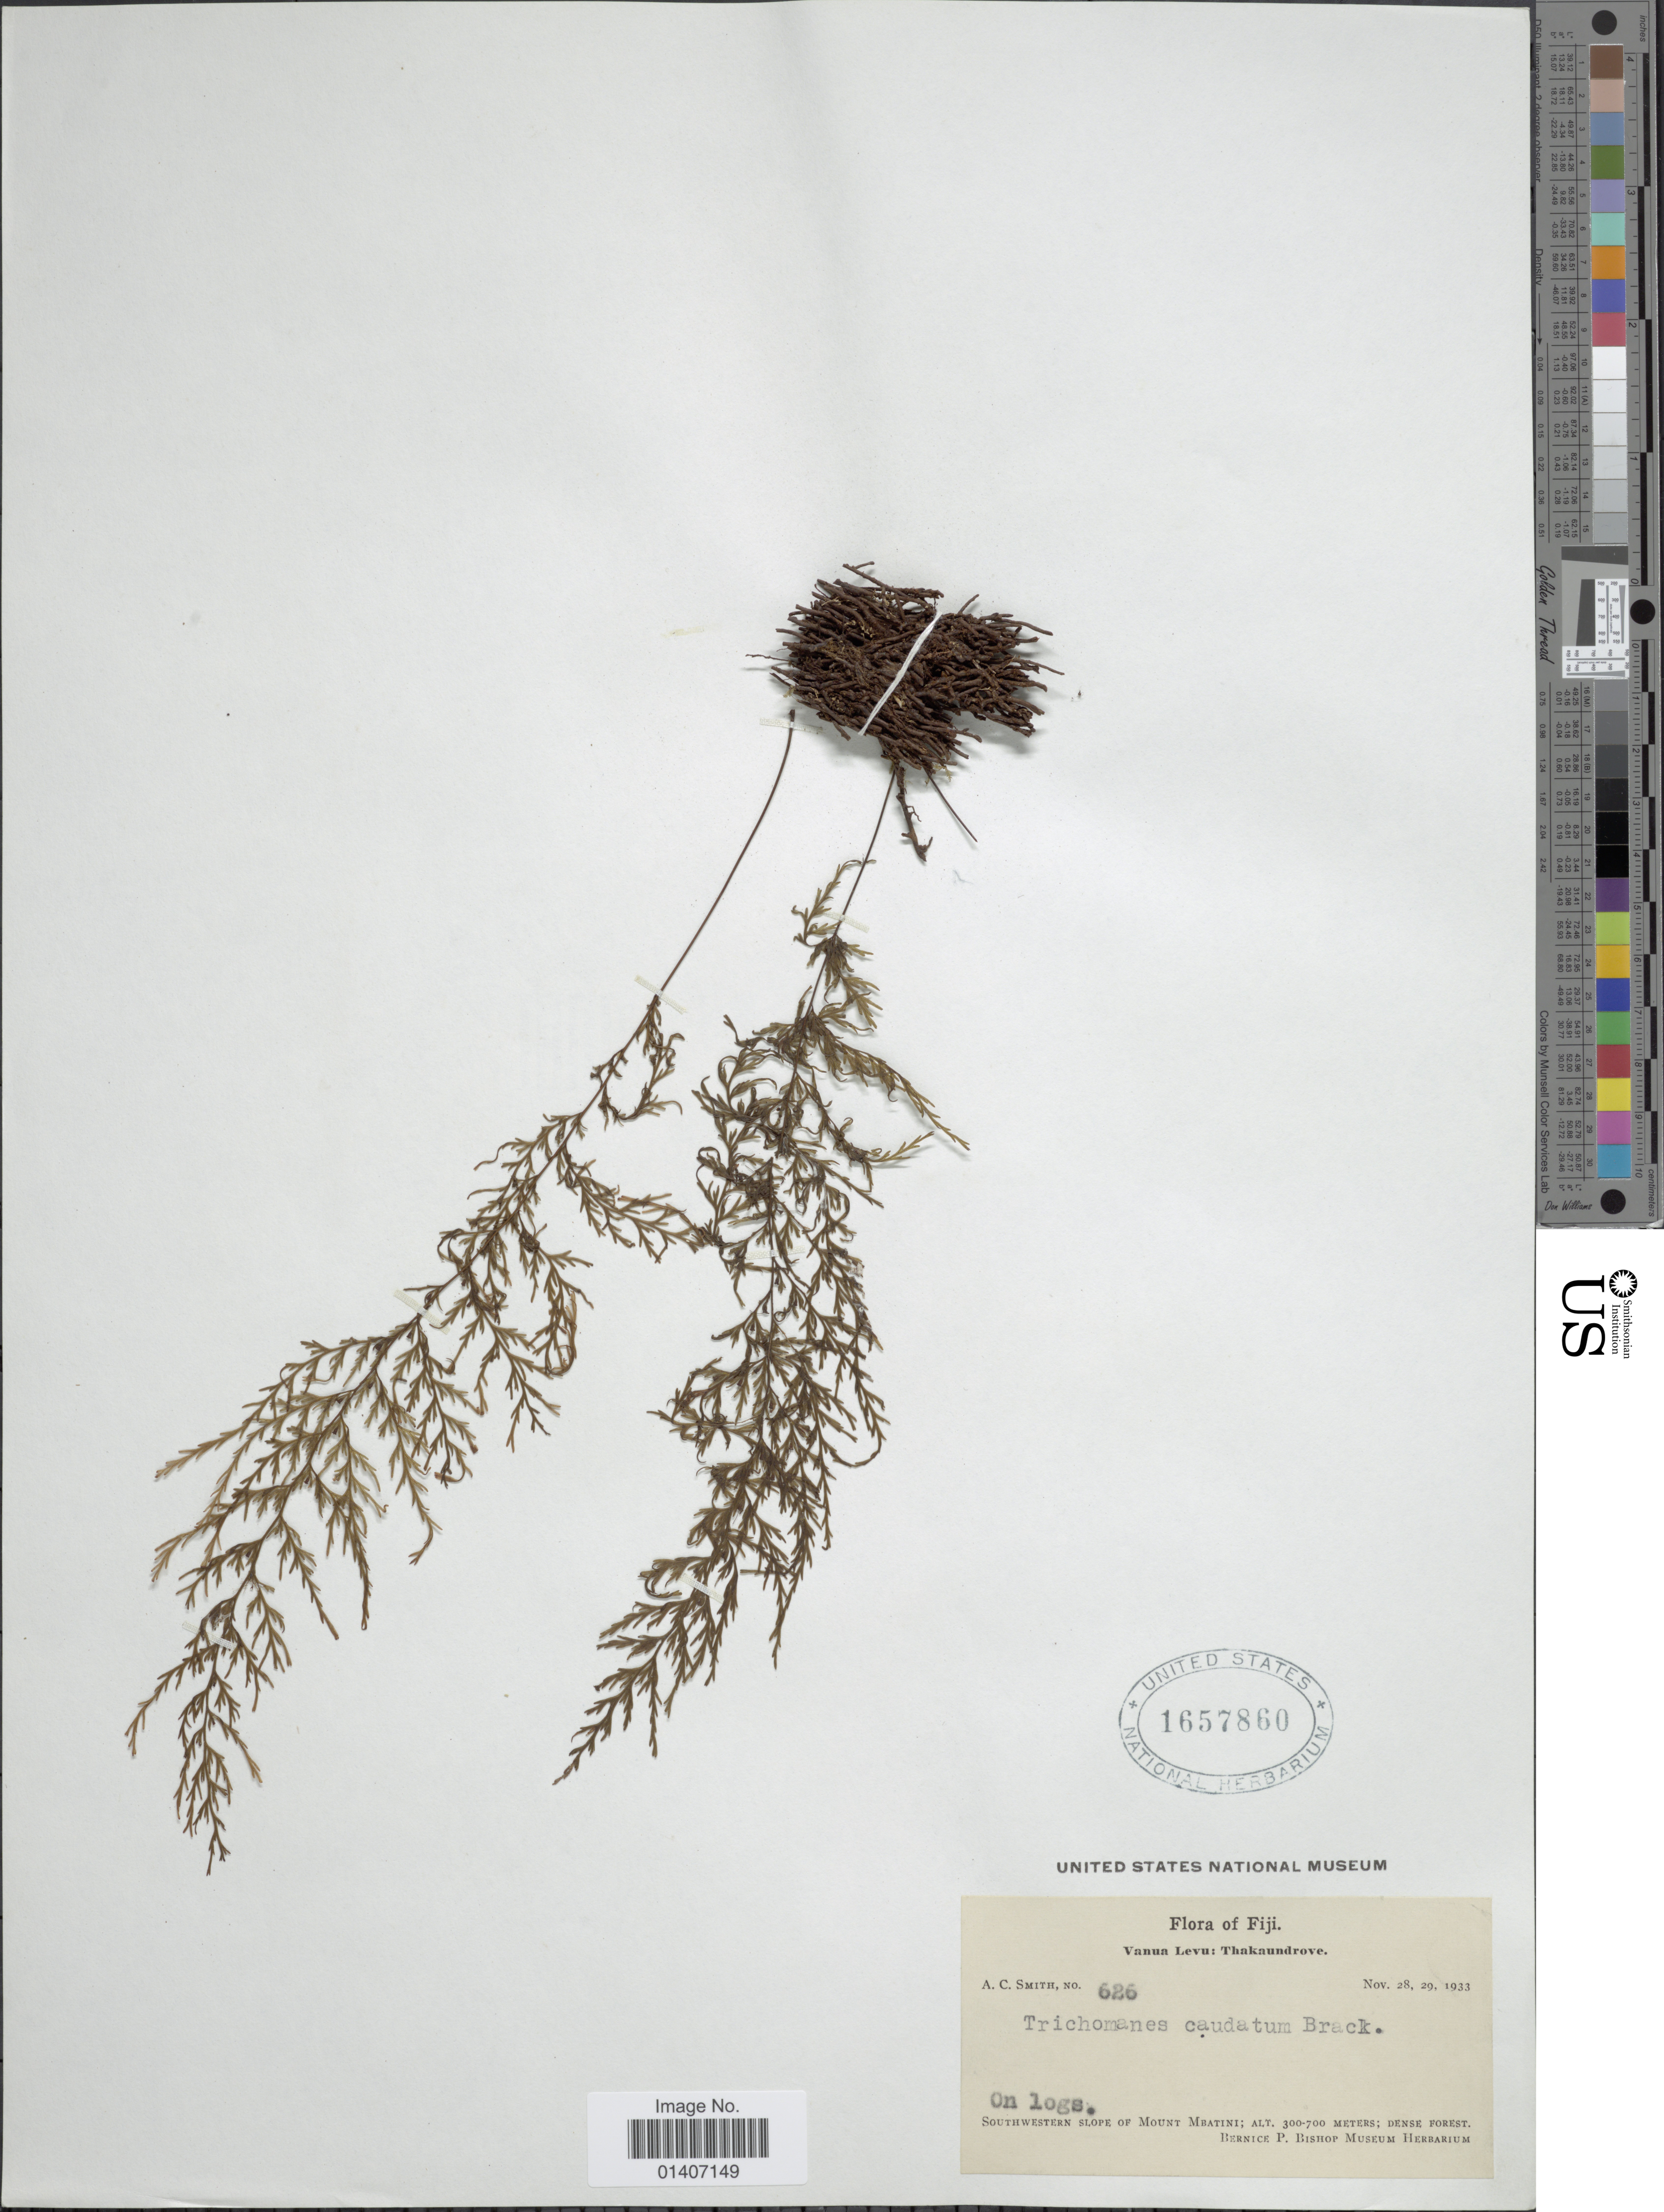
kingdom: Plantae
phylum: Tracheophyta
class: Polypodiopsida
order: Hymenophyllales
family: Hymenophyllaceae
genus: Abrodictyum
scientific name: Abrodictyum caudatum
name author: (Brack.) Ebihara & K. Iwats.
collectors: A. C. Smith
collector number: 626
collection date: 1933-11-28/1933-11-29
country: Fiji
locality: Vanua Levu Thakaundrove, Southwestern slope of Mount Mbatini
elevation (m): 300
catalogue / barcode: US 1657860